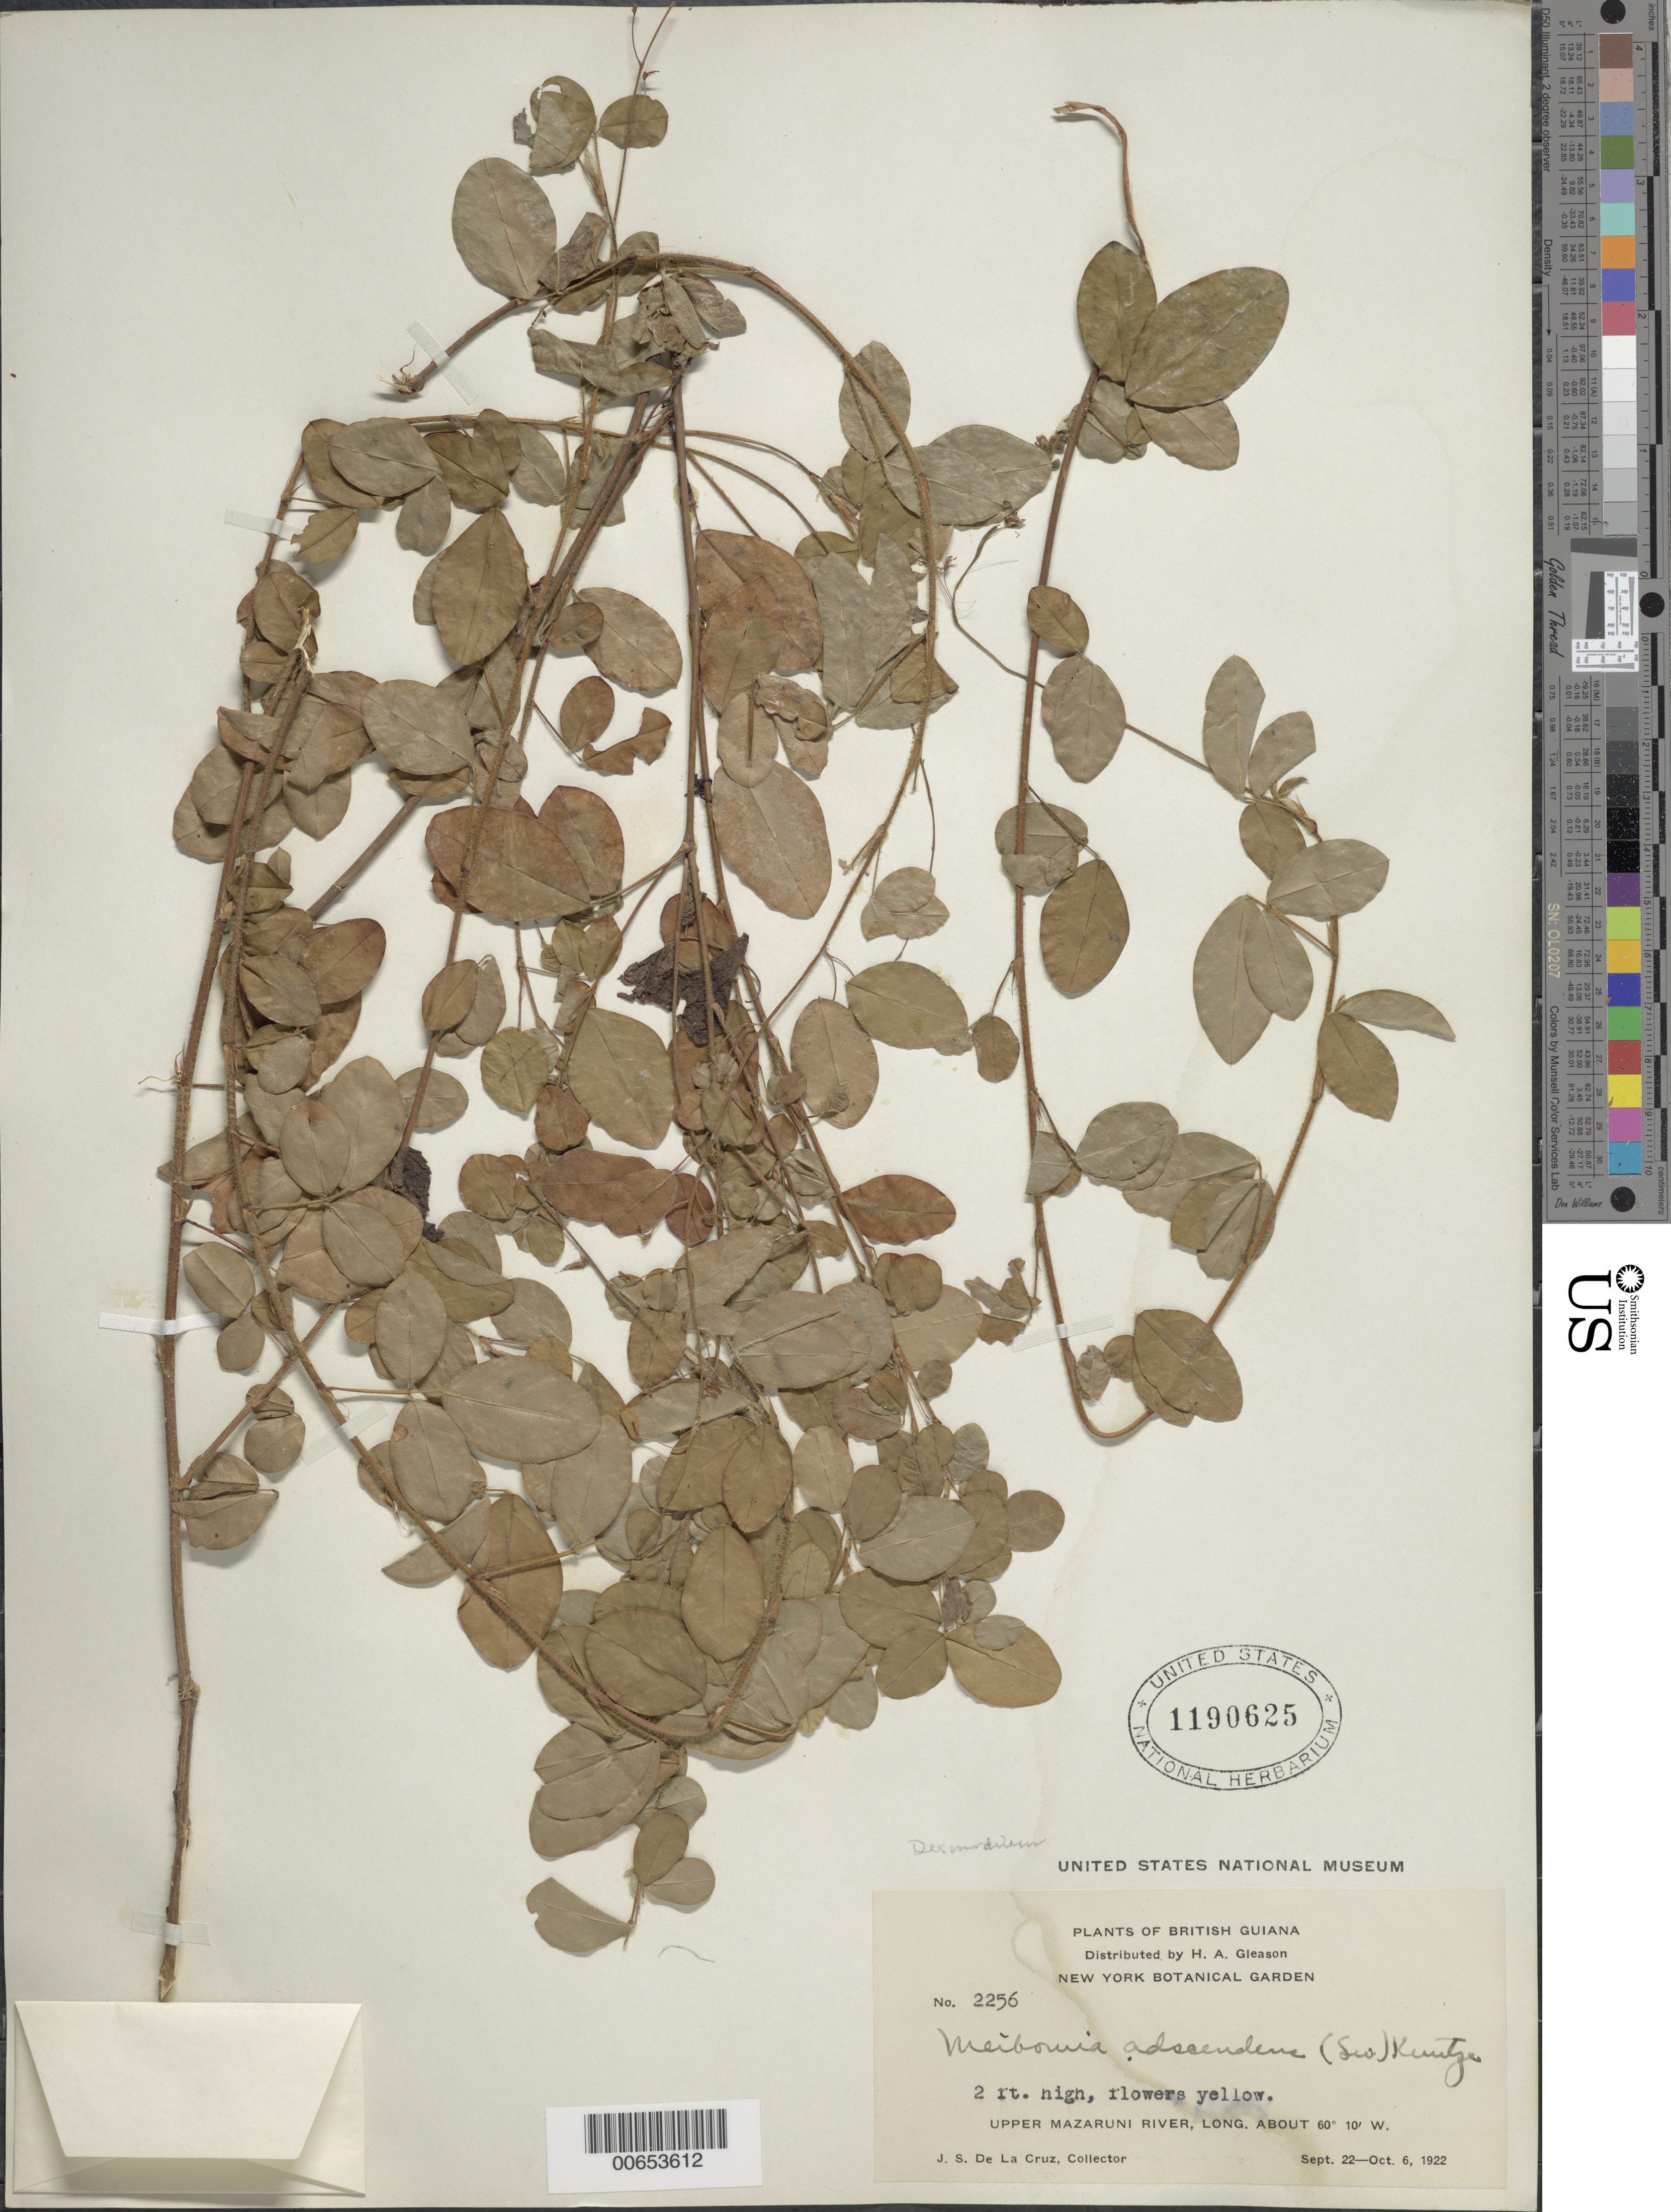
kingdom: Plantae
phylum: Tracheophyta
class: Magnoliopsida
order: Fabales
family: Fabaceae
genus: Grona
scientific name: Grona adscendens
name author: (Sw.) H. Ohashi & K. Ohashi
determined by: Strong, Mark T., (BOT), Smithsonian Institution - National Museum of Natural History (UNITED STATES)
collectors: J. S. de la Cruz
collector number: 2256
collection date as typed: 22-Sep-22 to 6-Oct-22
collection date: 1922-09-22/1922-10-06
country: Guyana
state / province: Cuyuni-Mazaruni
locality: Upper Mazaruni R.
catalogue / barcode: US 1190625